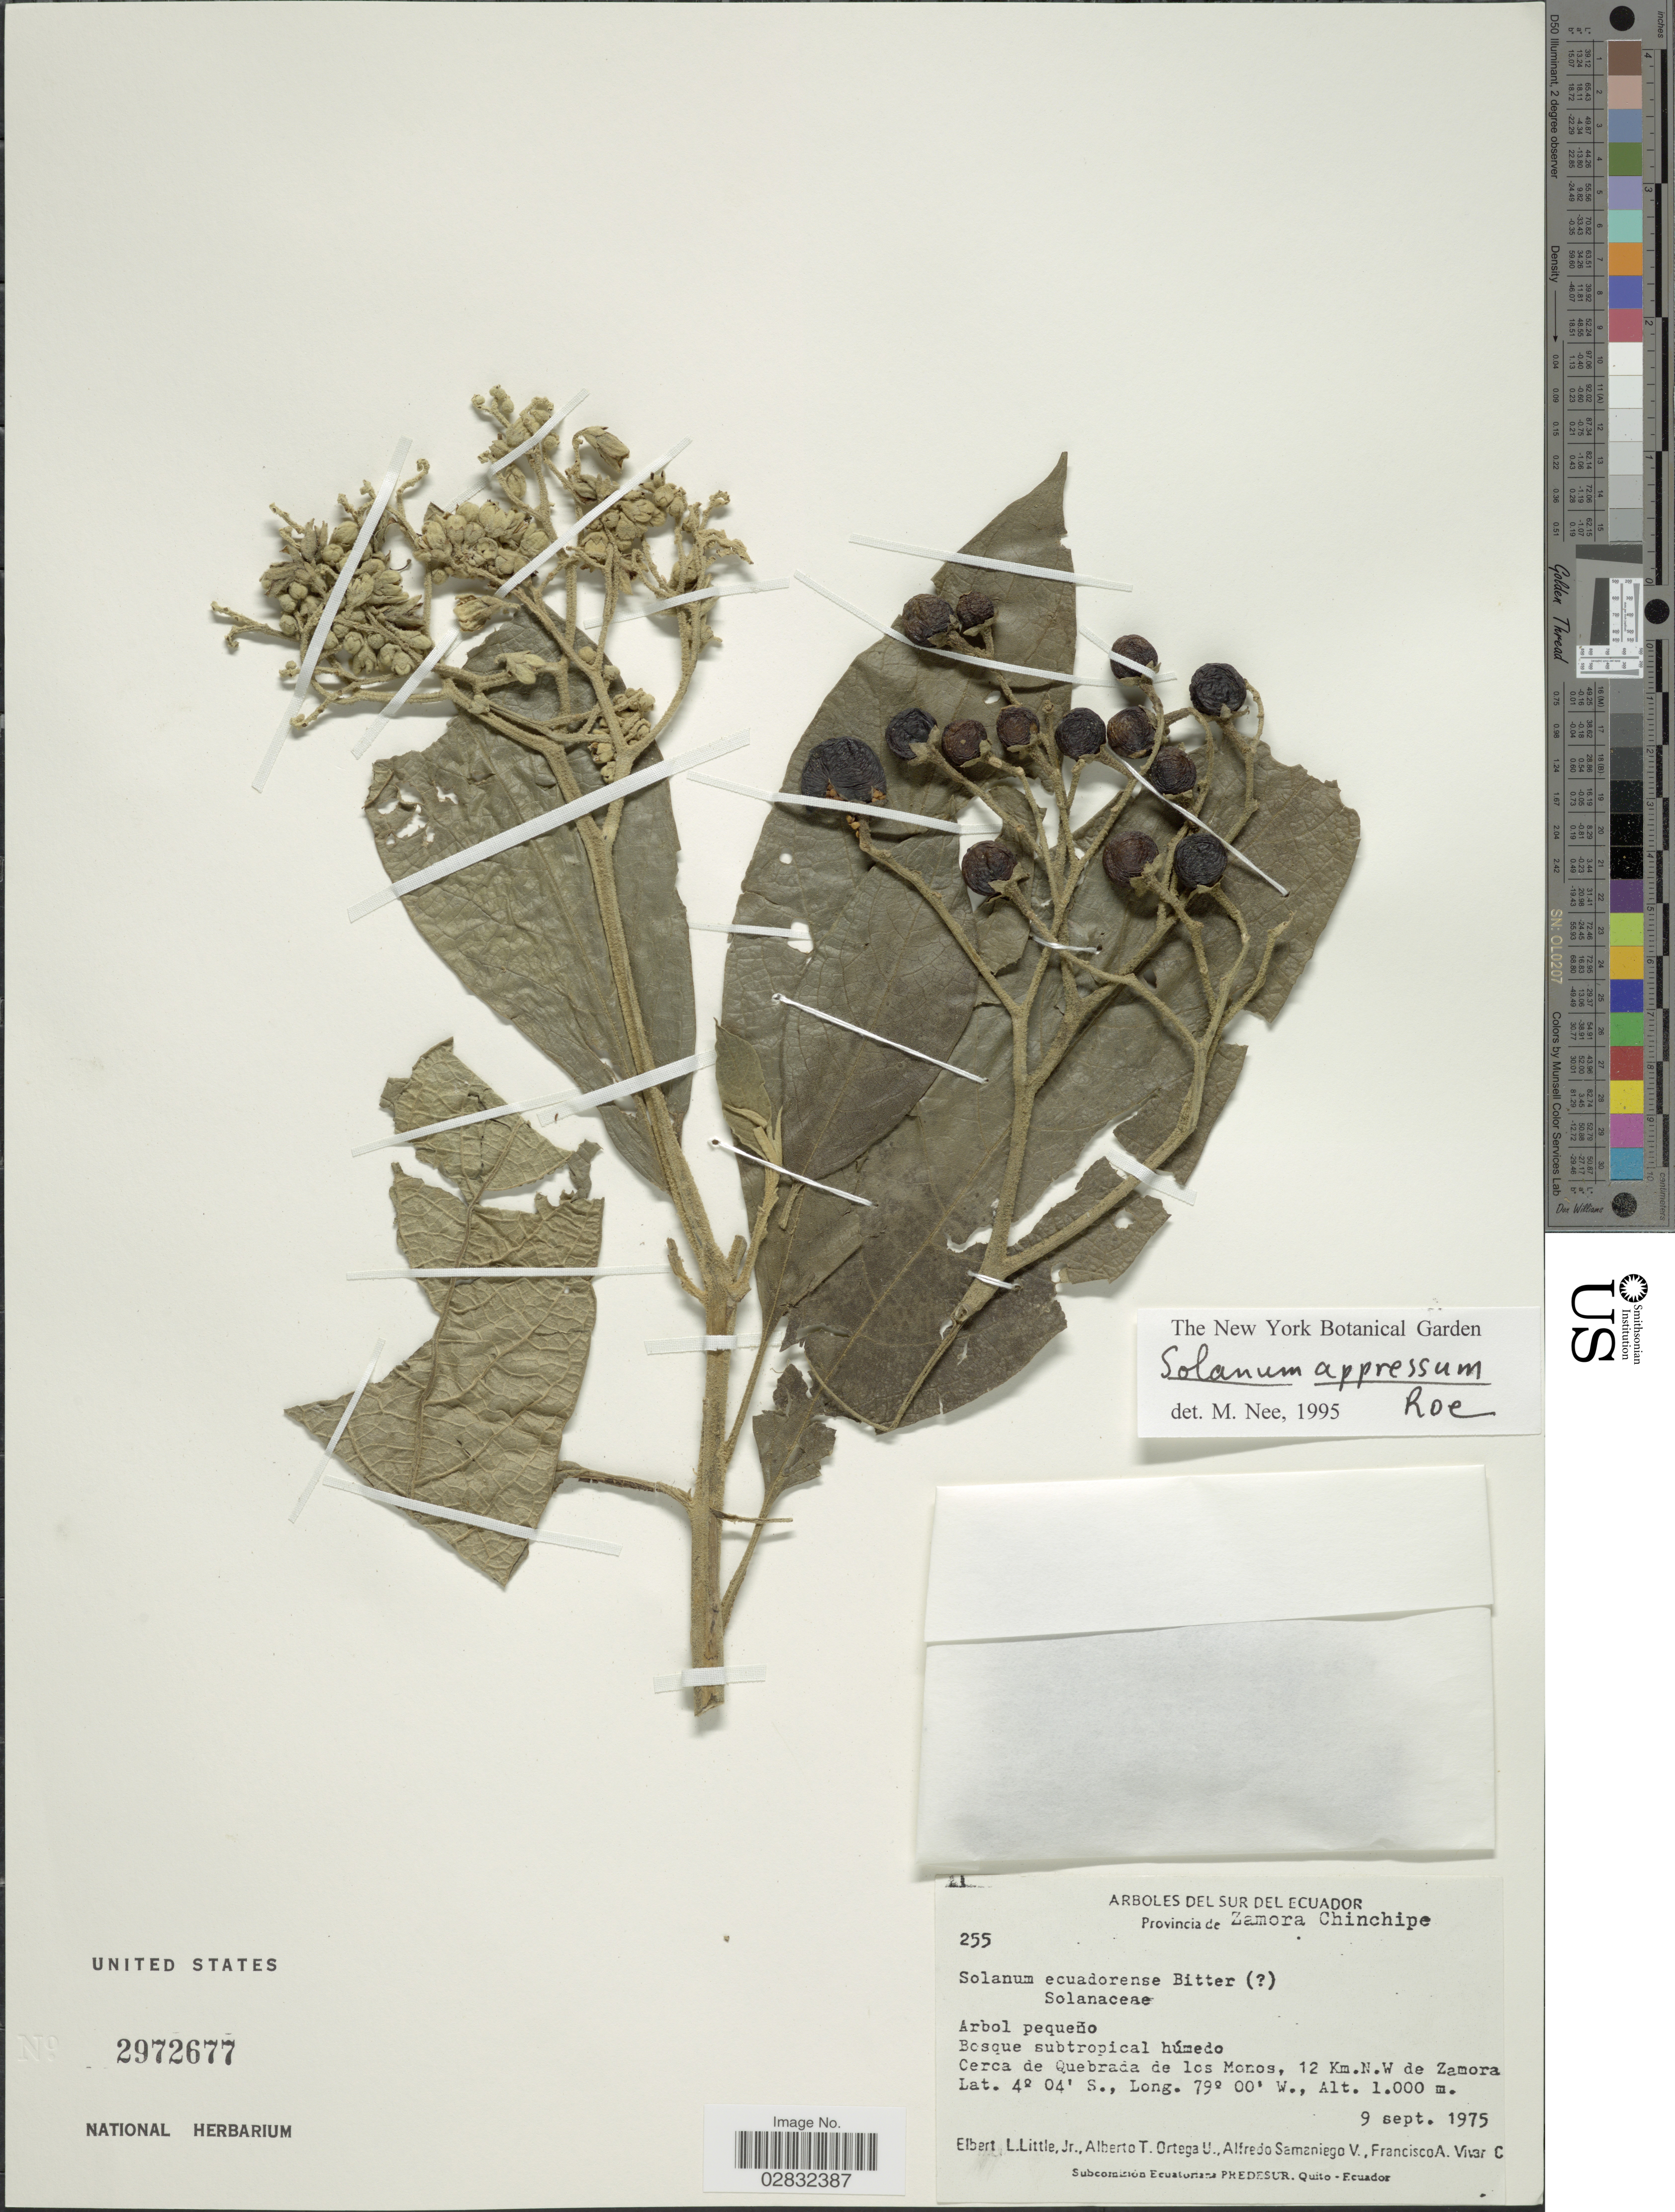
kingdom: Plantae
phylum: Tracheophyta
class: Magnoliopsida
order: Solanales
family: Solanaceae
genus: Solanum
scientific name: Solanum appressum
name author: K.E. Roe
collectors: E. L. Little, A. T. Ortega U., A. V. Samaniego & F. A. Vivar C.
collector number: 255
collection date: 1975-09-09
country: Ecuador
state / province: Zamora-Chinchipe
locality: Provincia Zamora Chinchipe, Cerca de Quebrada de los Monos, 12 Km. N.W de Zamora.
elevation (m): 1000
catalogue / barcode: US 2972677